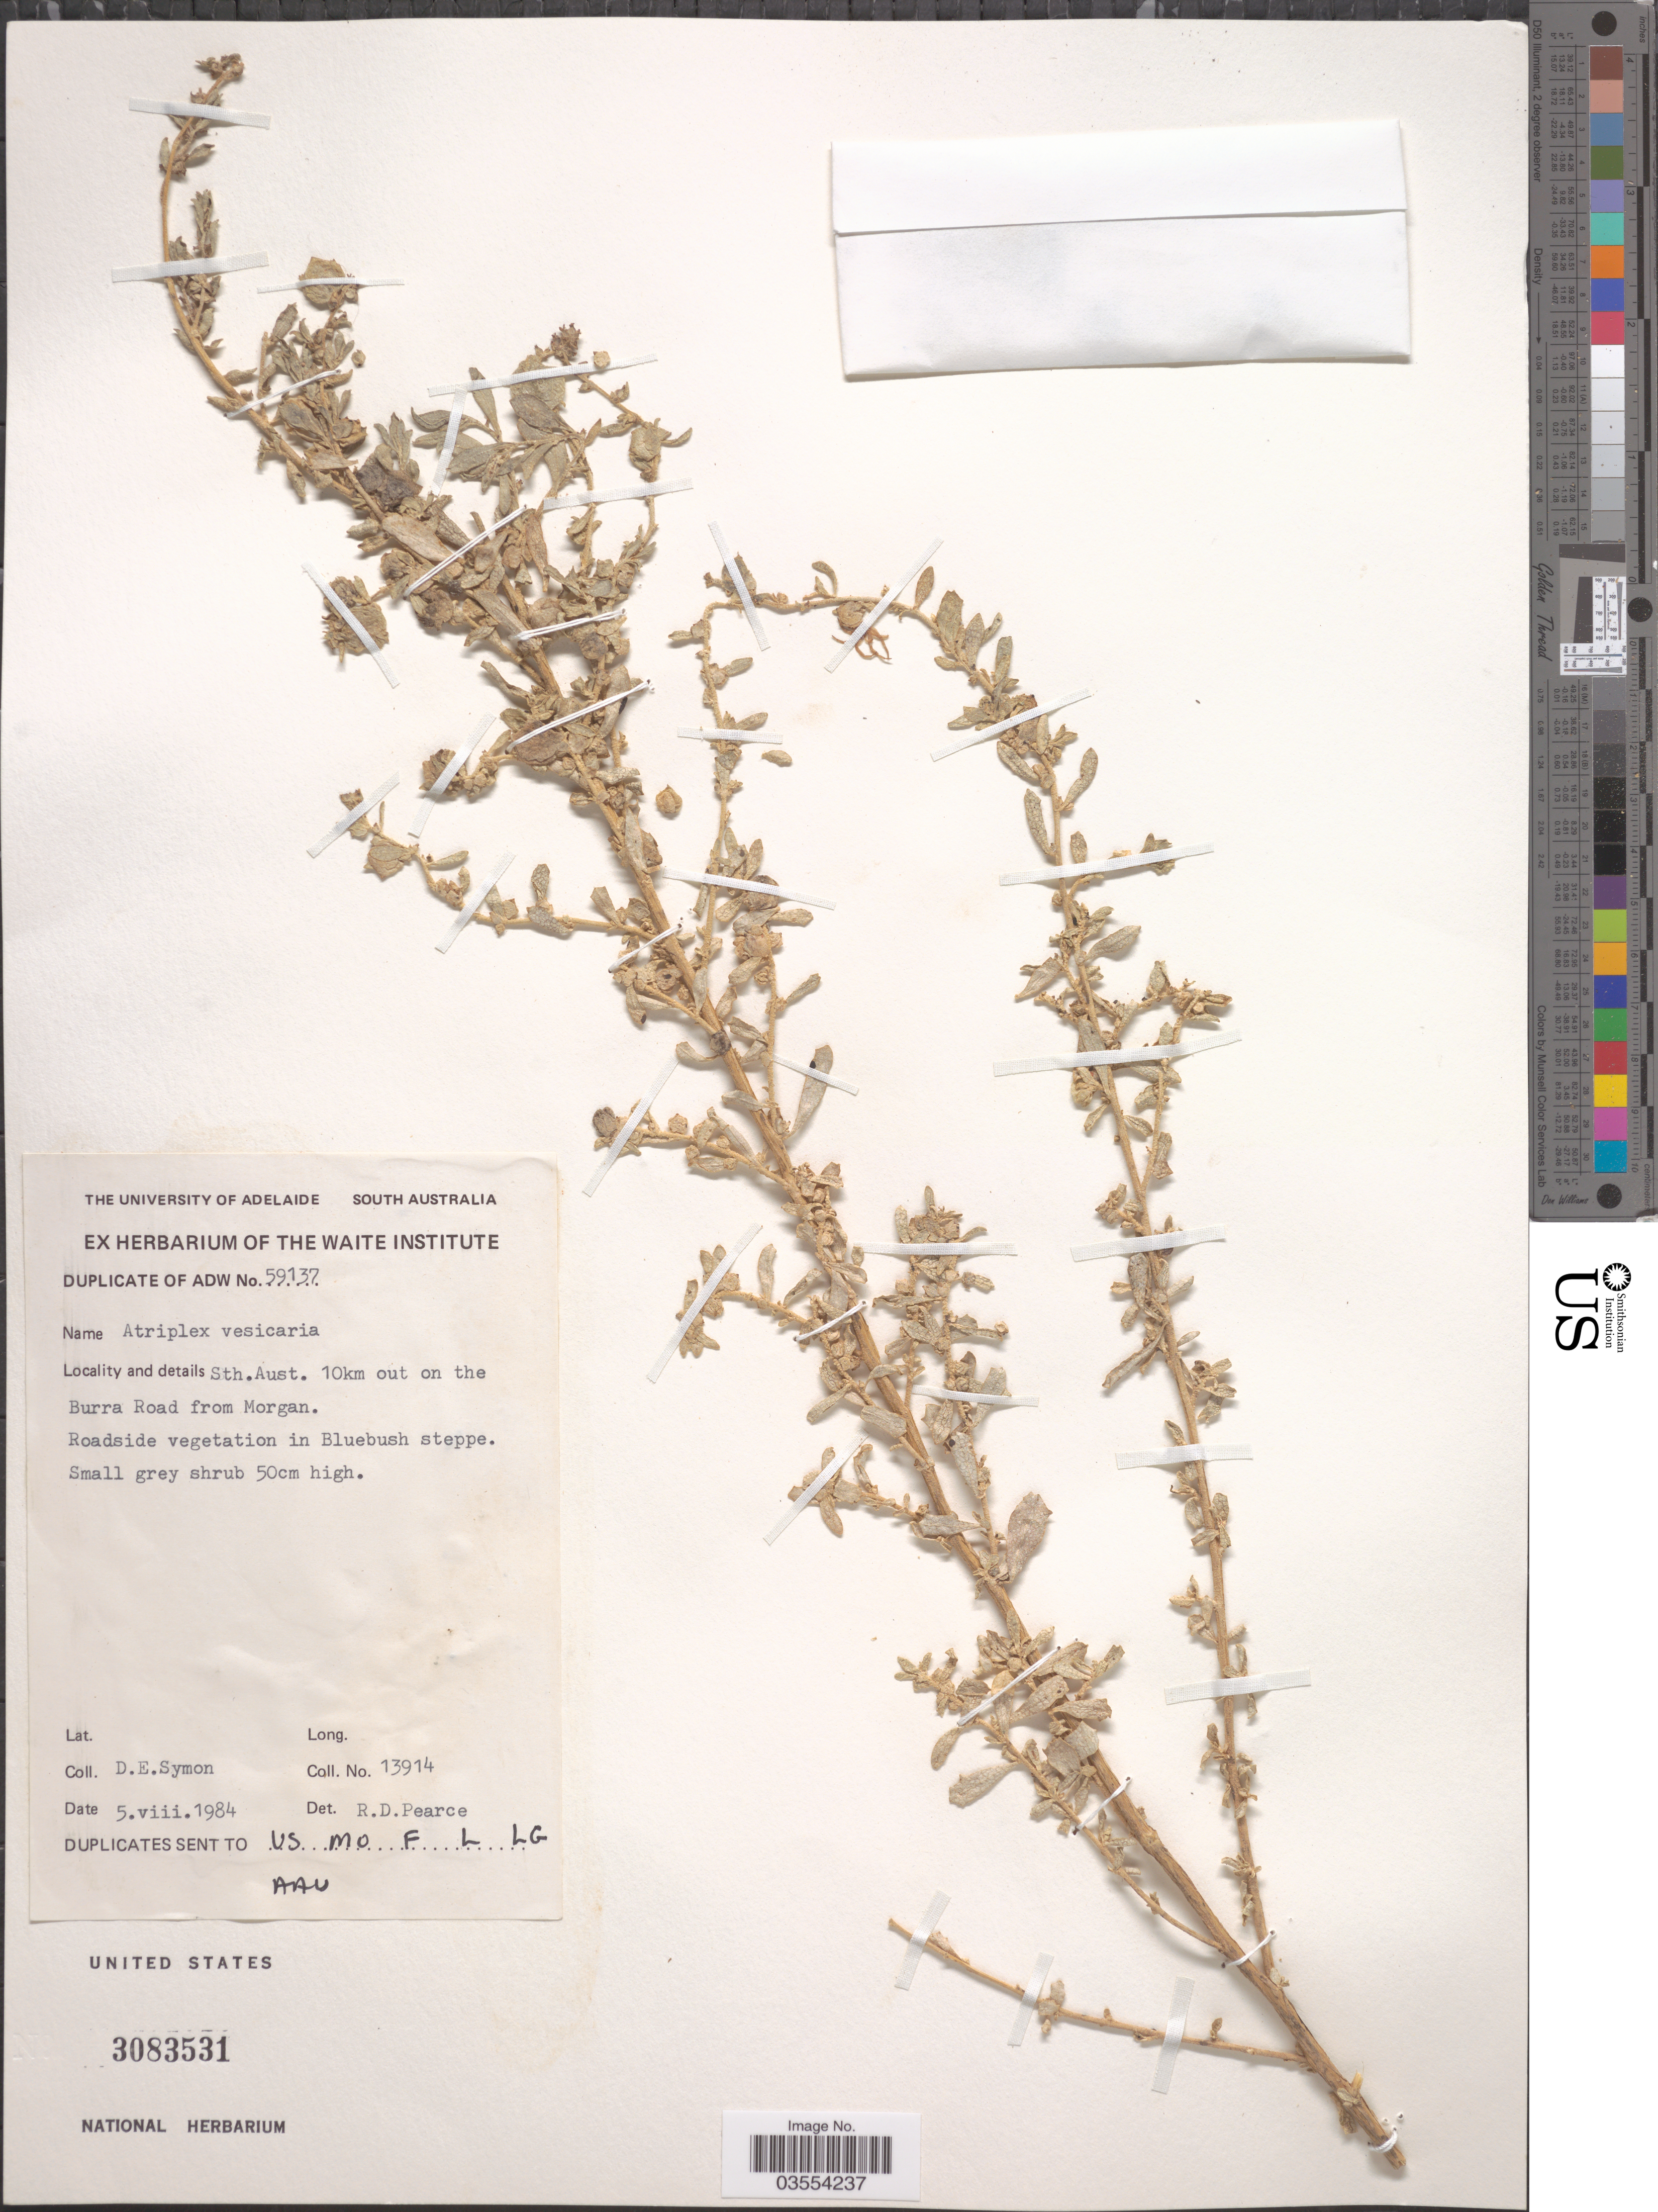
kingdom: Plantae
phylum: Tracheophyta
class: Magnoliopsida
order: Caryophyllales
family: Amaranthaceae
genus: Atriplex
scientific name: Atriplex vesicaria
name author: Heward ex Benth.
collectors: D. Symon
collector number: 13914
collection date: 1984-08-05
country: Australia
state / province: South Australia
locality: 10km out on the Burra Road from Morgan.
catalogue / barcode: US 3083531